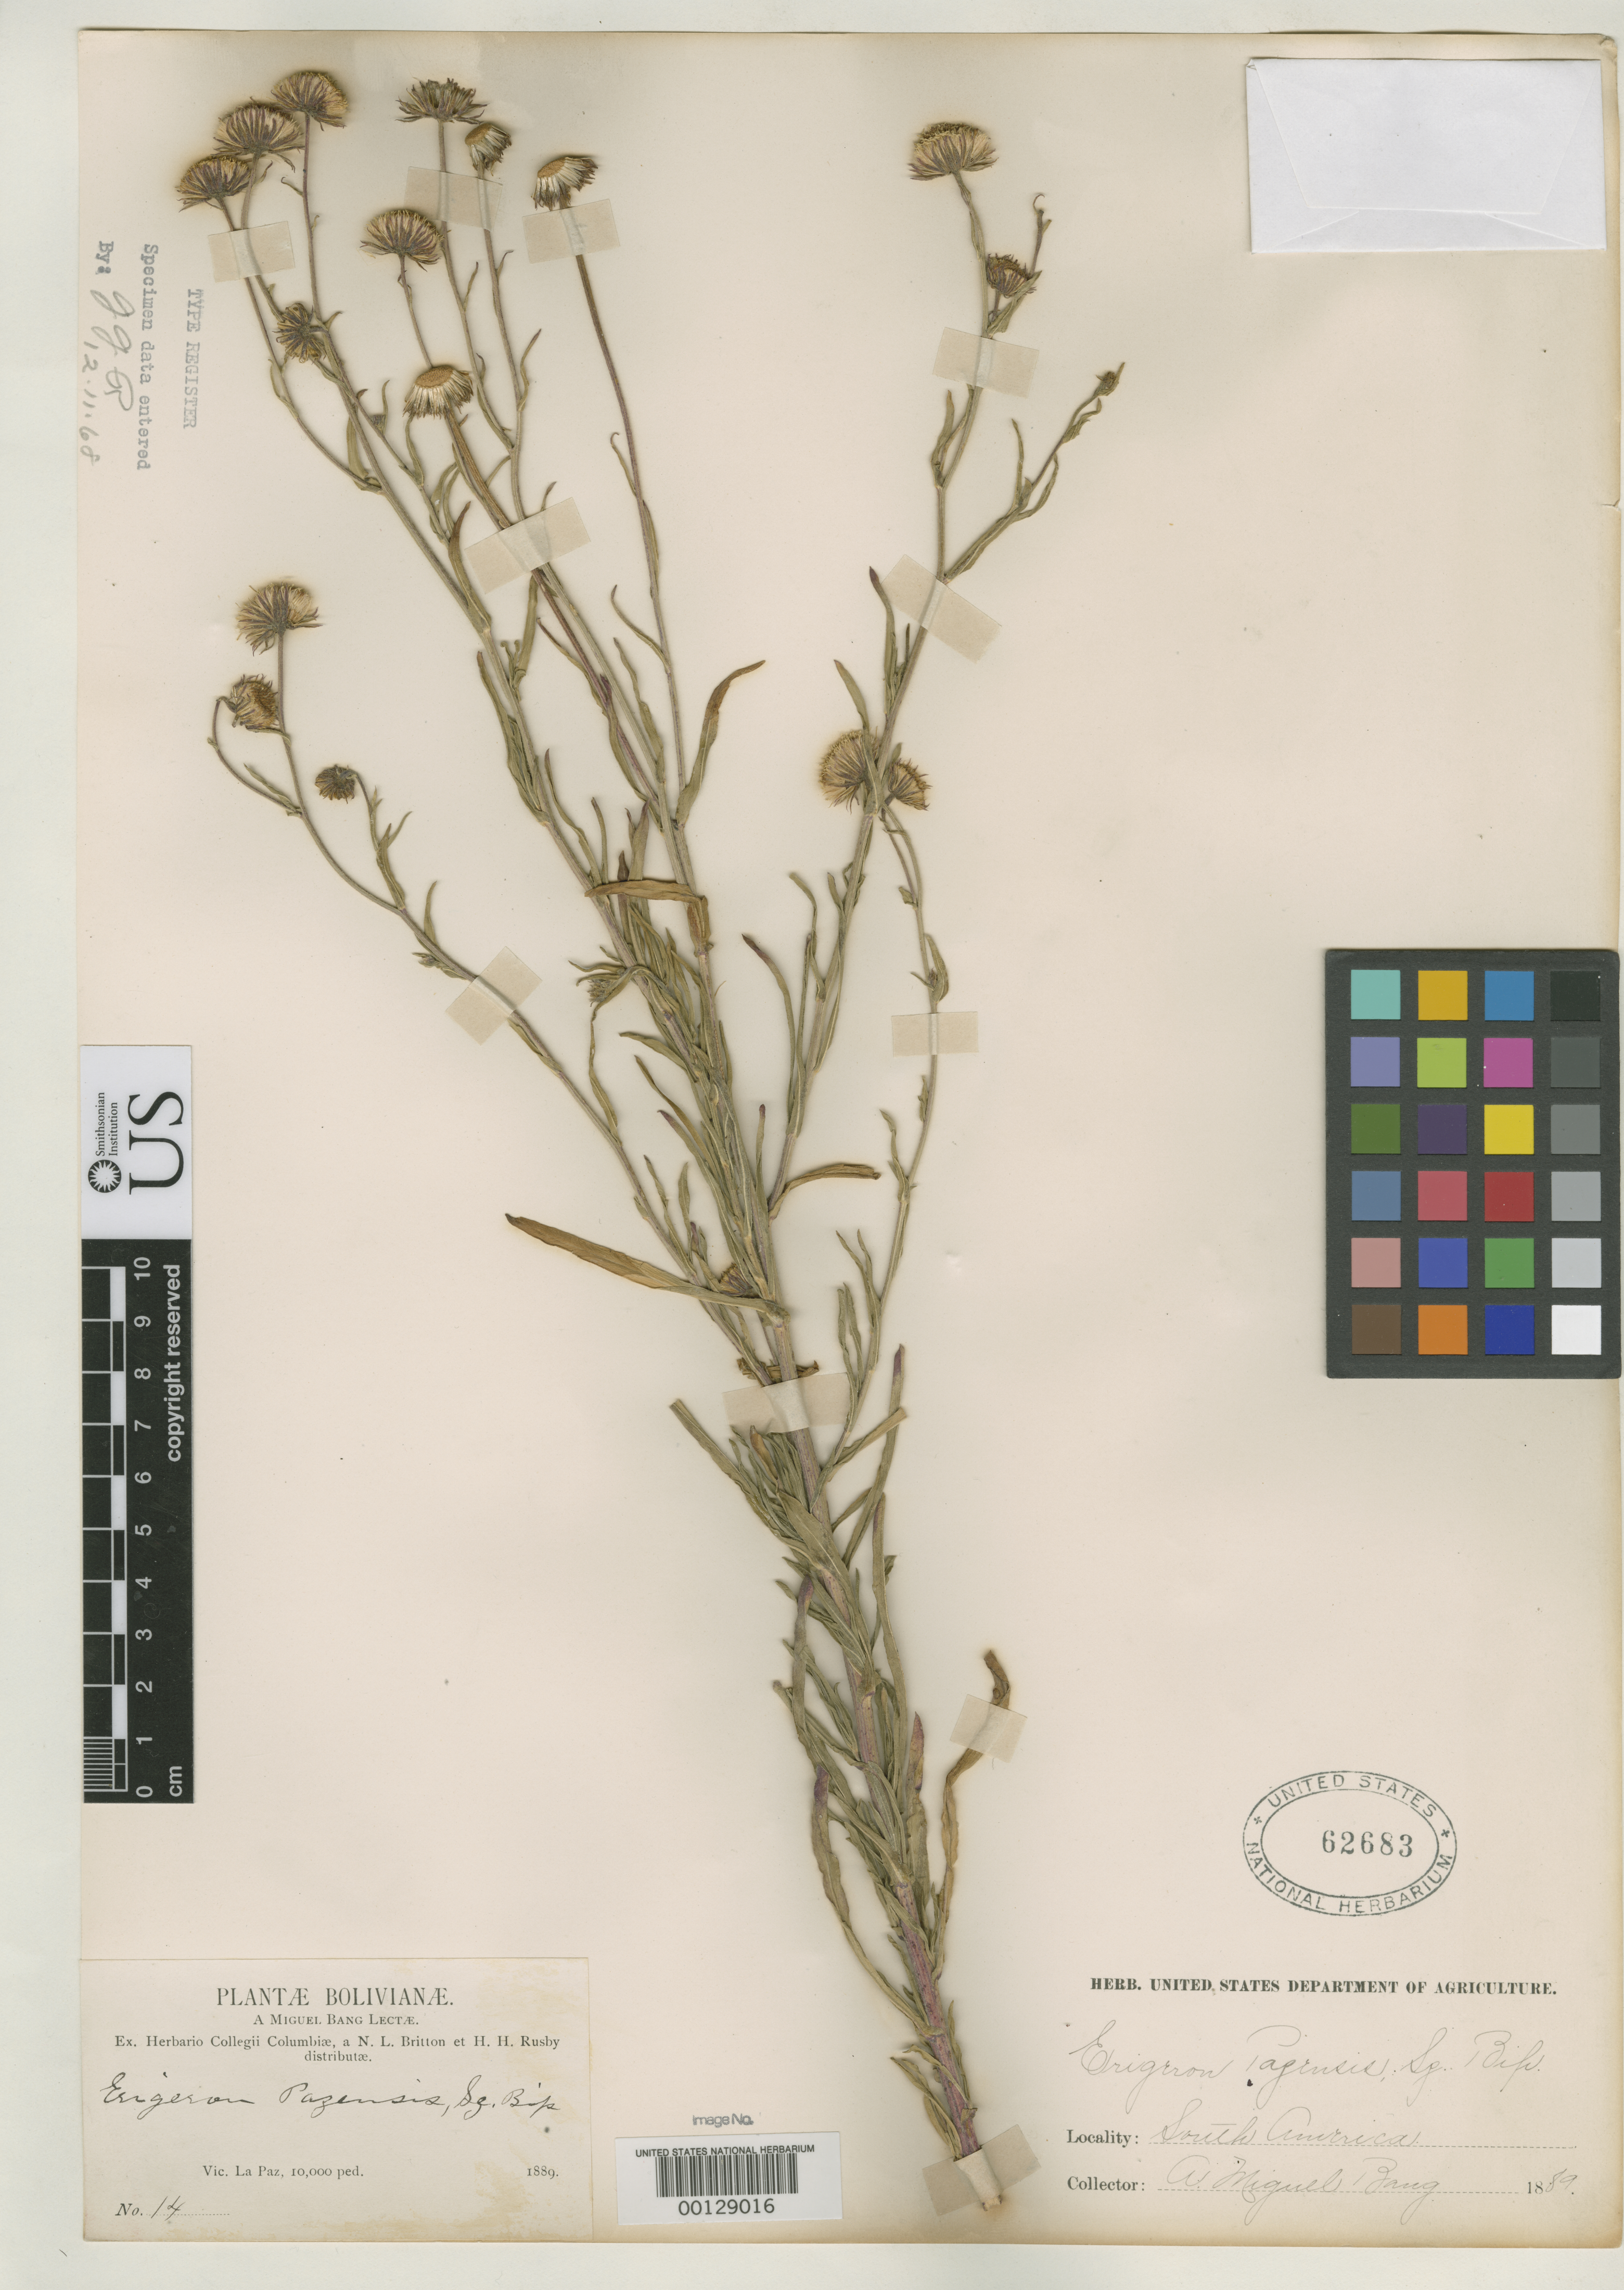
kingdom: Plantae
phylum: Tracheophyta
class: Magnoliopsida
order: Asterales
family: Asteraceae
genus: Erigeron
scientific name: Erigeron pazensis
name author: Sch. Bip. ex Rusby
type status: Syntype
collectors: M. Bang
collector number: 14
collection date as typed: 1889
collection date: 1889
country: Bolivia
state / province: La Paz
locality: La Paz.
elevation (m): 3048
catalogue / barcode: US 62683